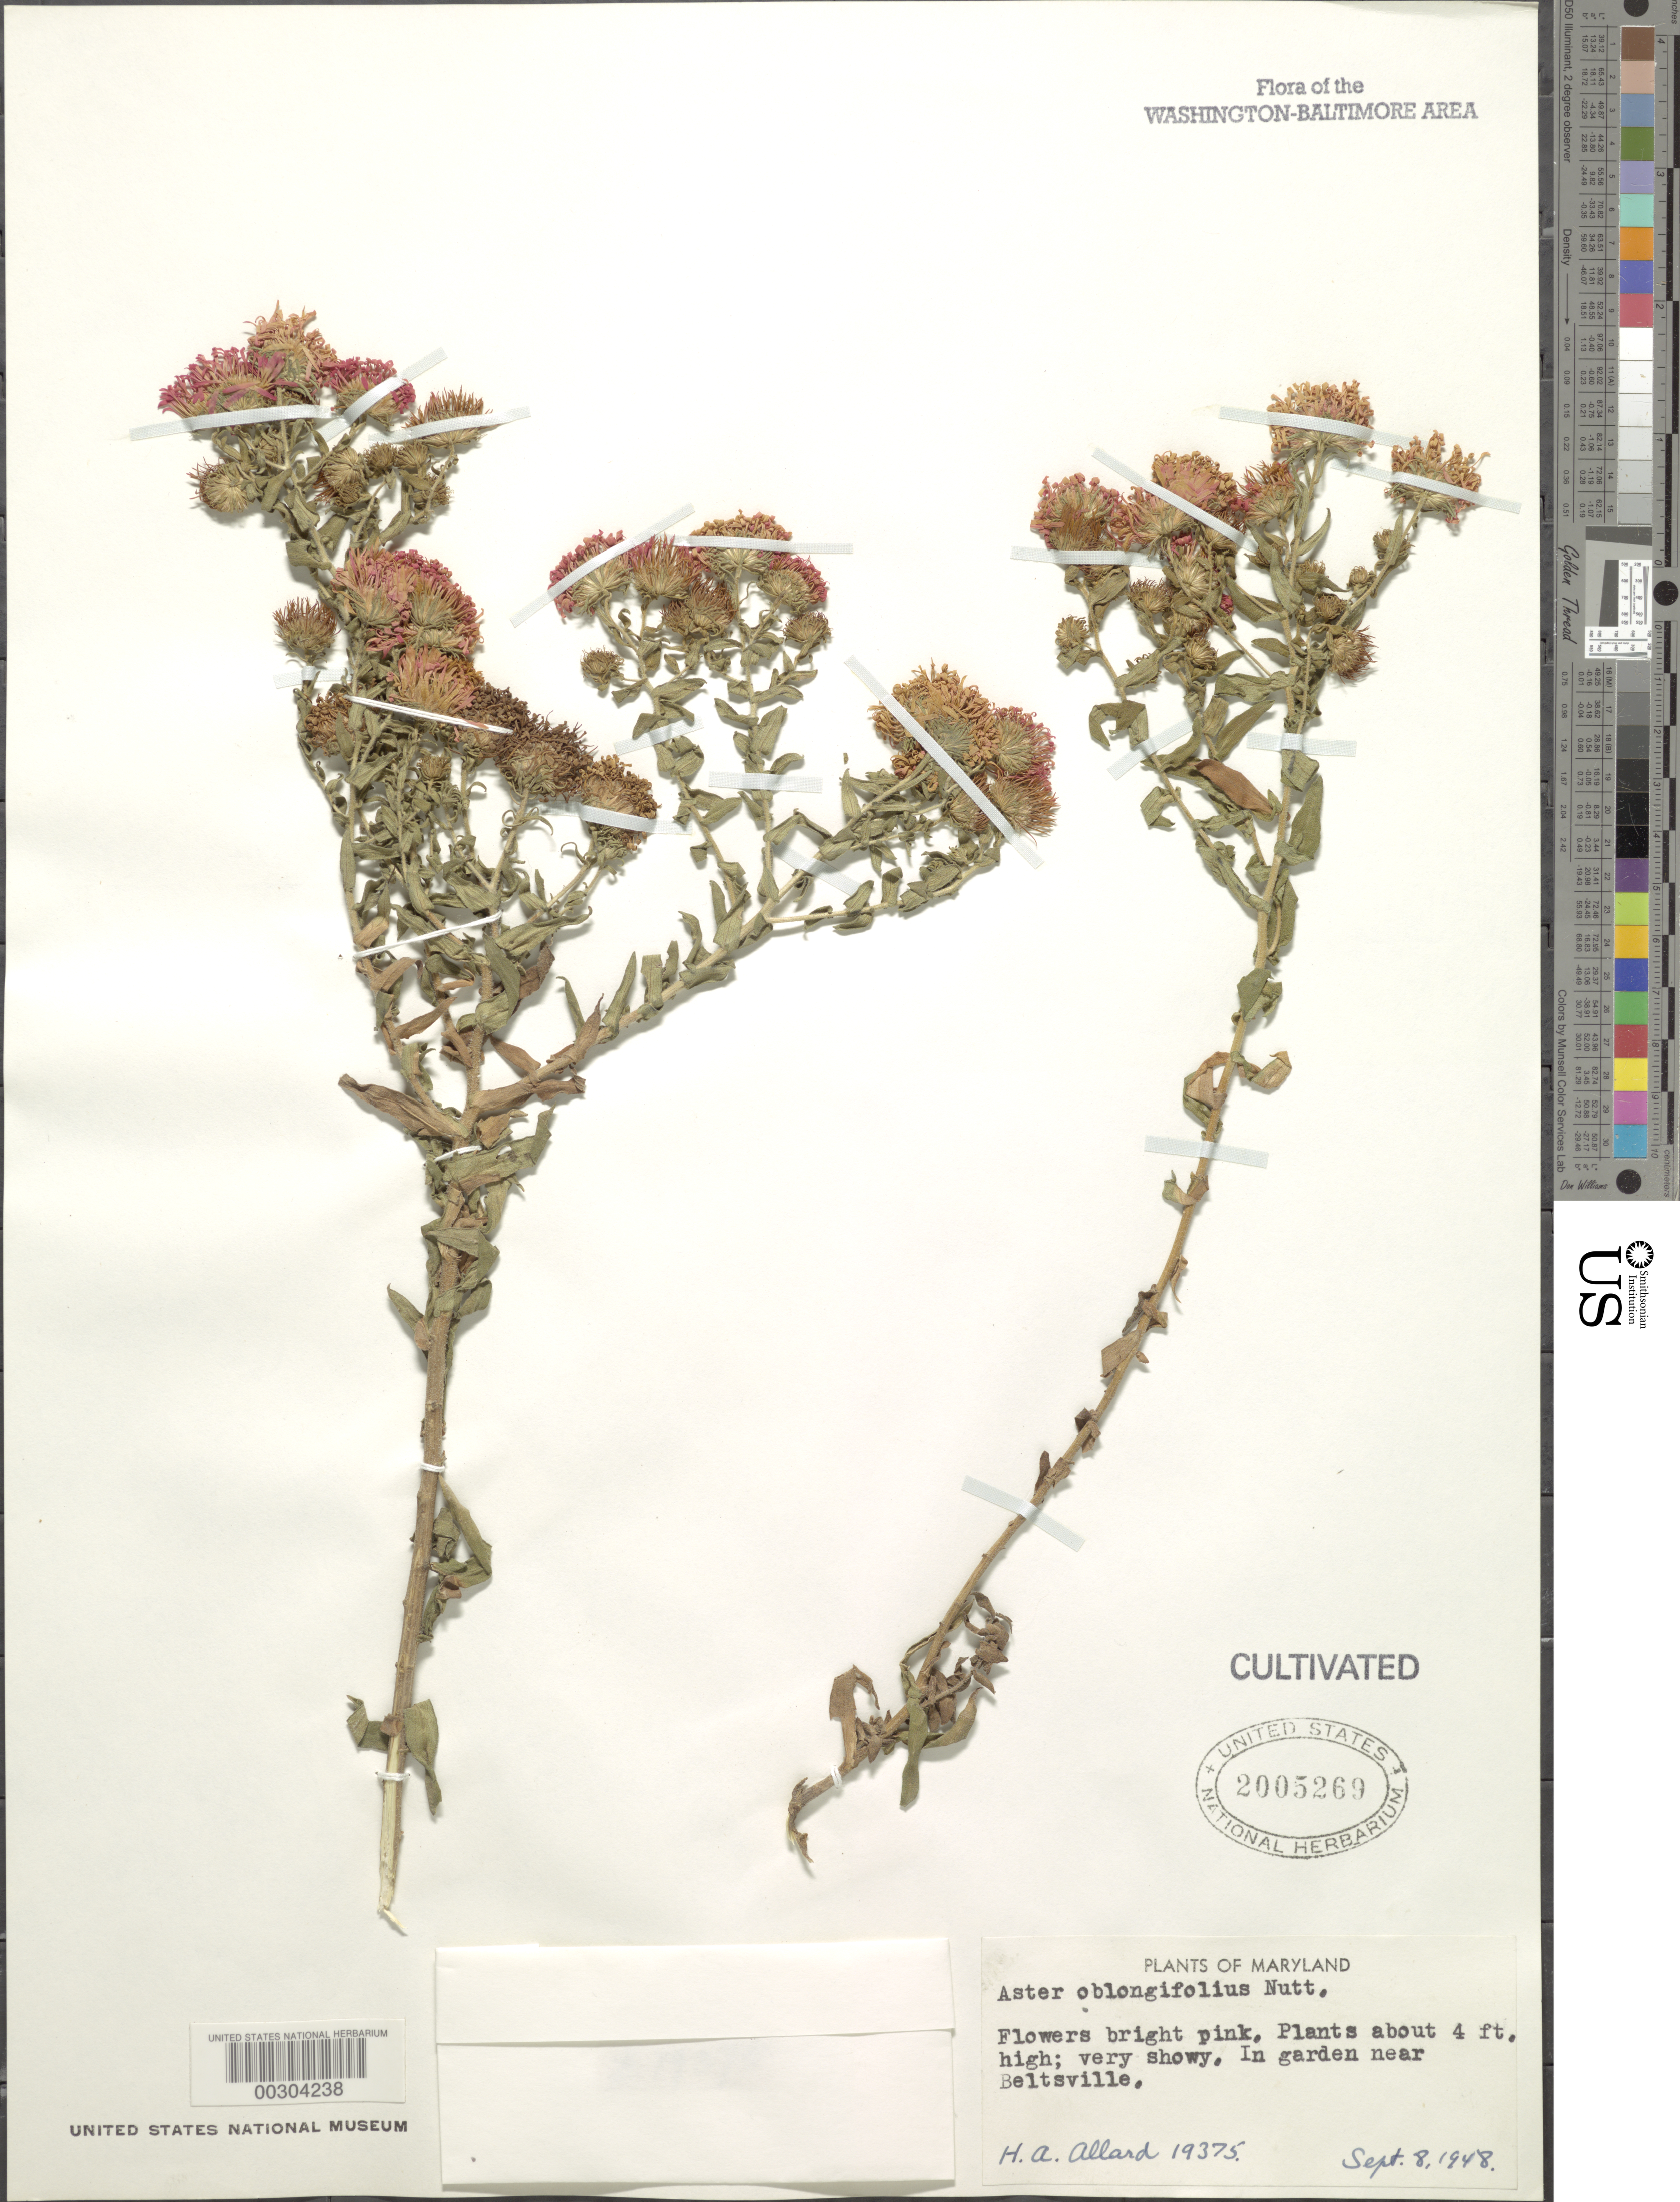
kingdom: Plantae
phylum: Tracheophyta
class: Magnoliopsida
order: Asterales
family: Asteraceae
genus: Symphyotrichum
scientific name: Symphyotrichum oblongifolium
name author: (Nutt.) G.L. Nesom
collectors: H. A. Allard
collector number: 19375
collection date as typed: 08 Sep 1948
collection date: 1948-09-08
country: United States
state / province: Maryland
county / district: Prince George's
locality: Near Beltsville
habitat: Garden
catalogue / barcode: US 2005269